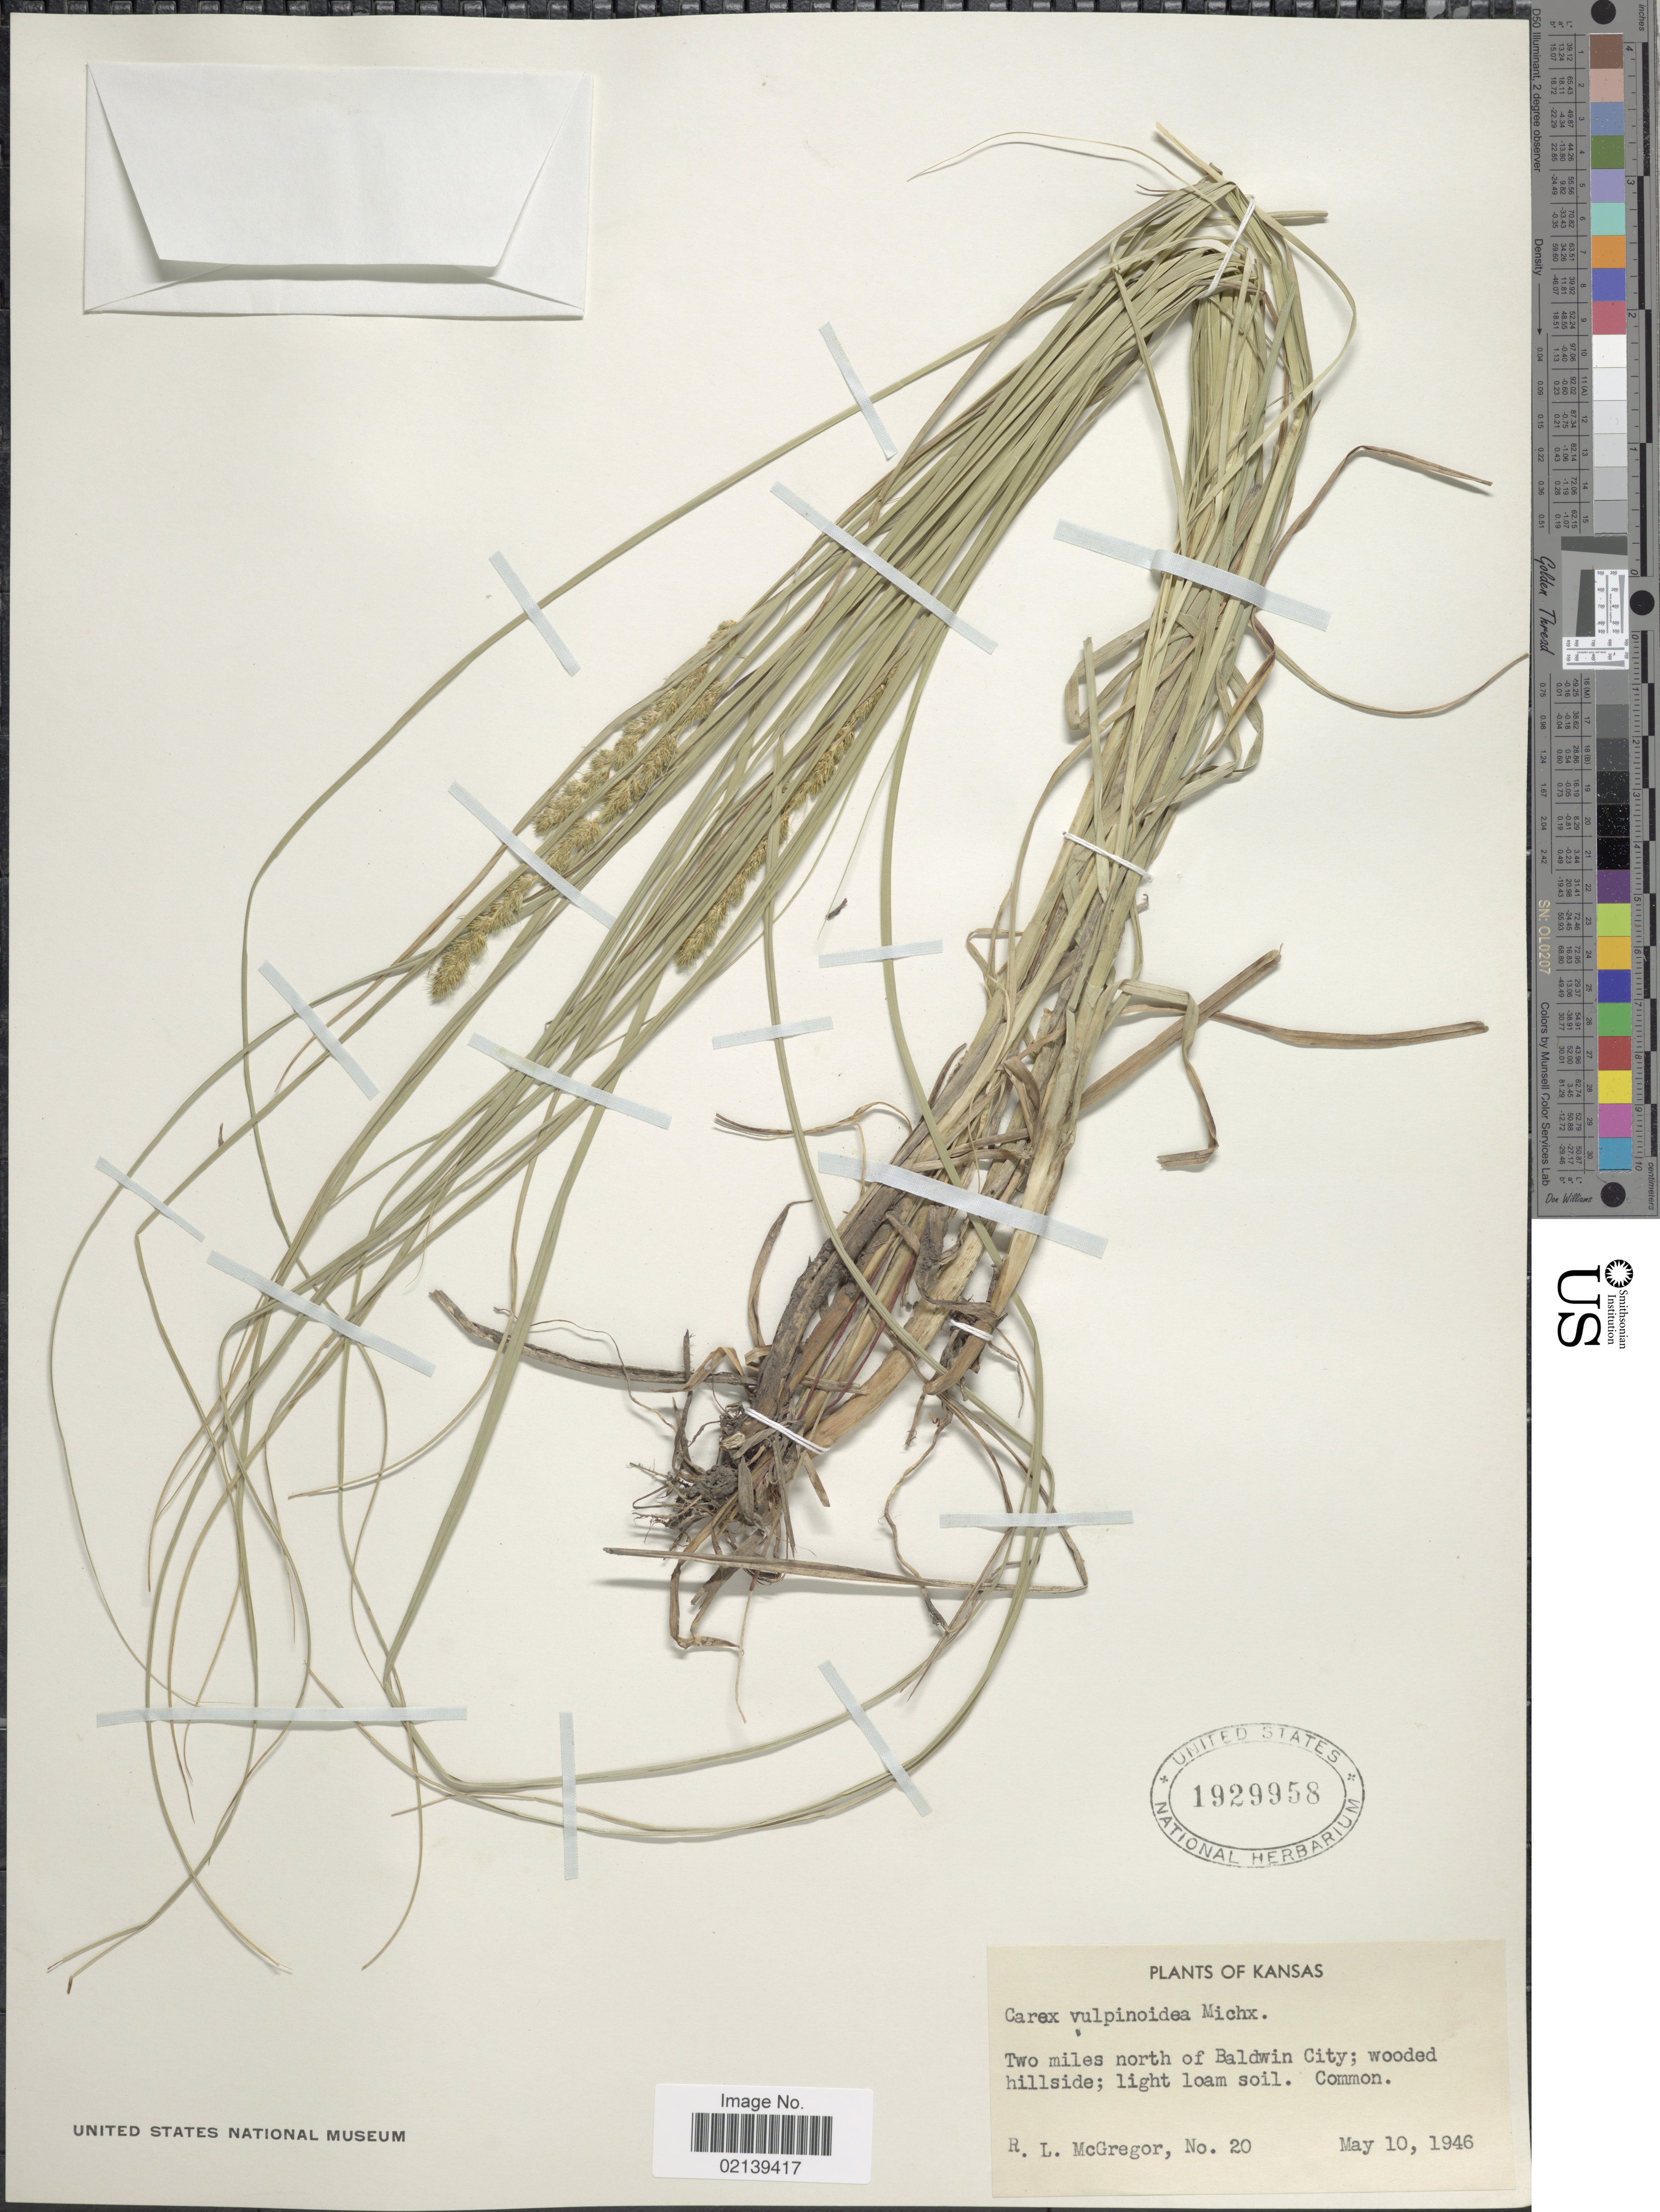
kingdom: Plantae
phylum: Tracheophyta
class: Liliopsida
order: Poales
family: Cyperaceae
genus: Carex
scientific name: Carex vulpinoidea Michx.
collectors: R. McGregor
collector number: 20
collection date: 1946-05-10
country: United States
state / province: Kansas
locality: Two miles north of Baldwin City, wooded hillside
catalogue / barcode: US 1929958